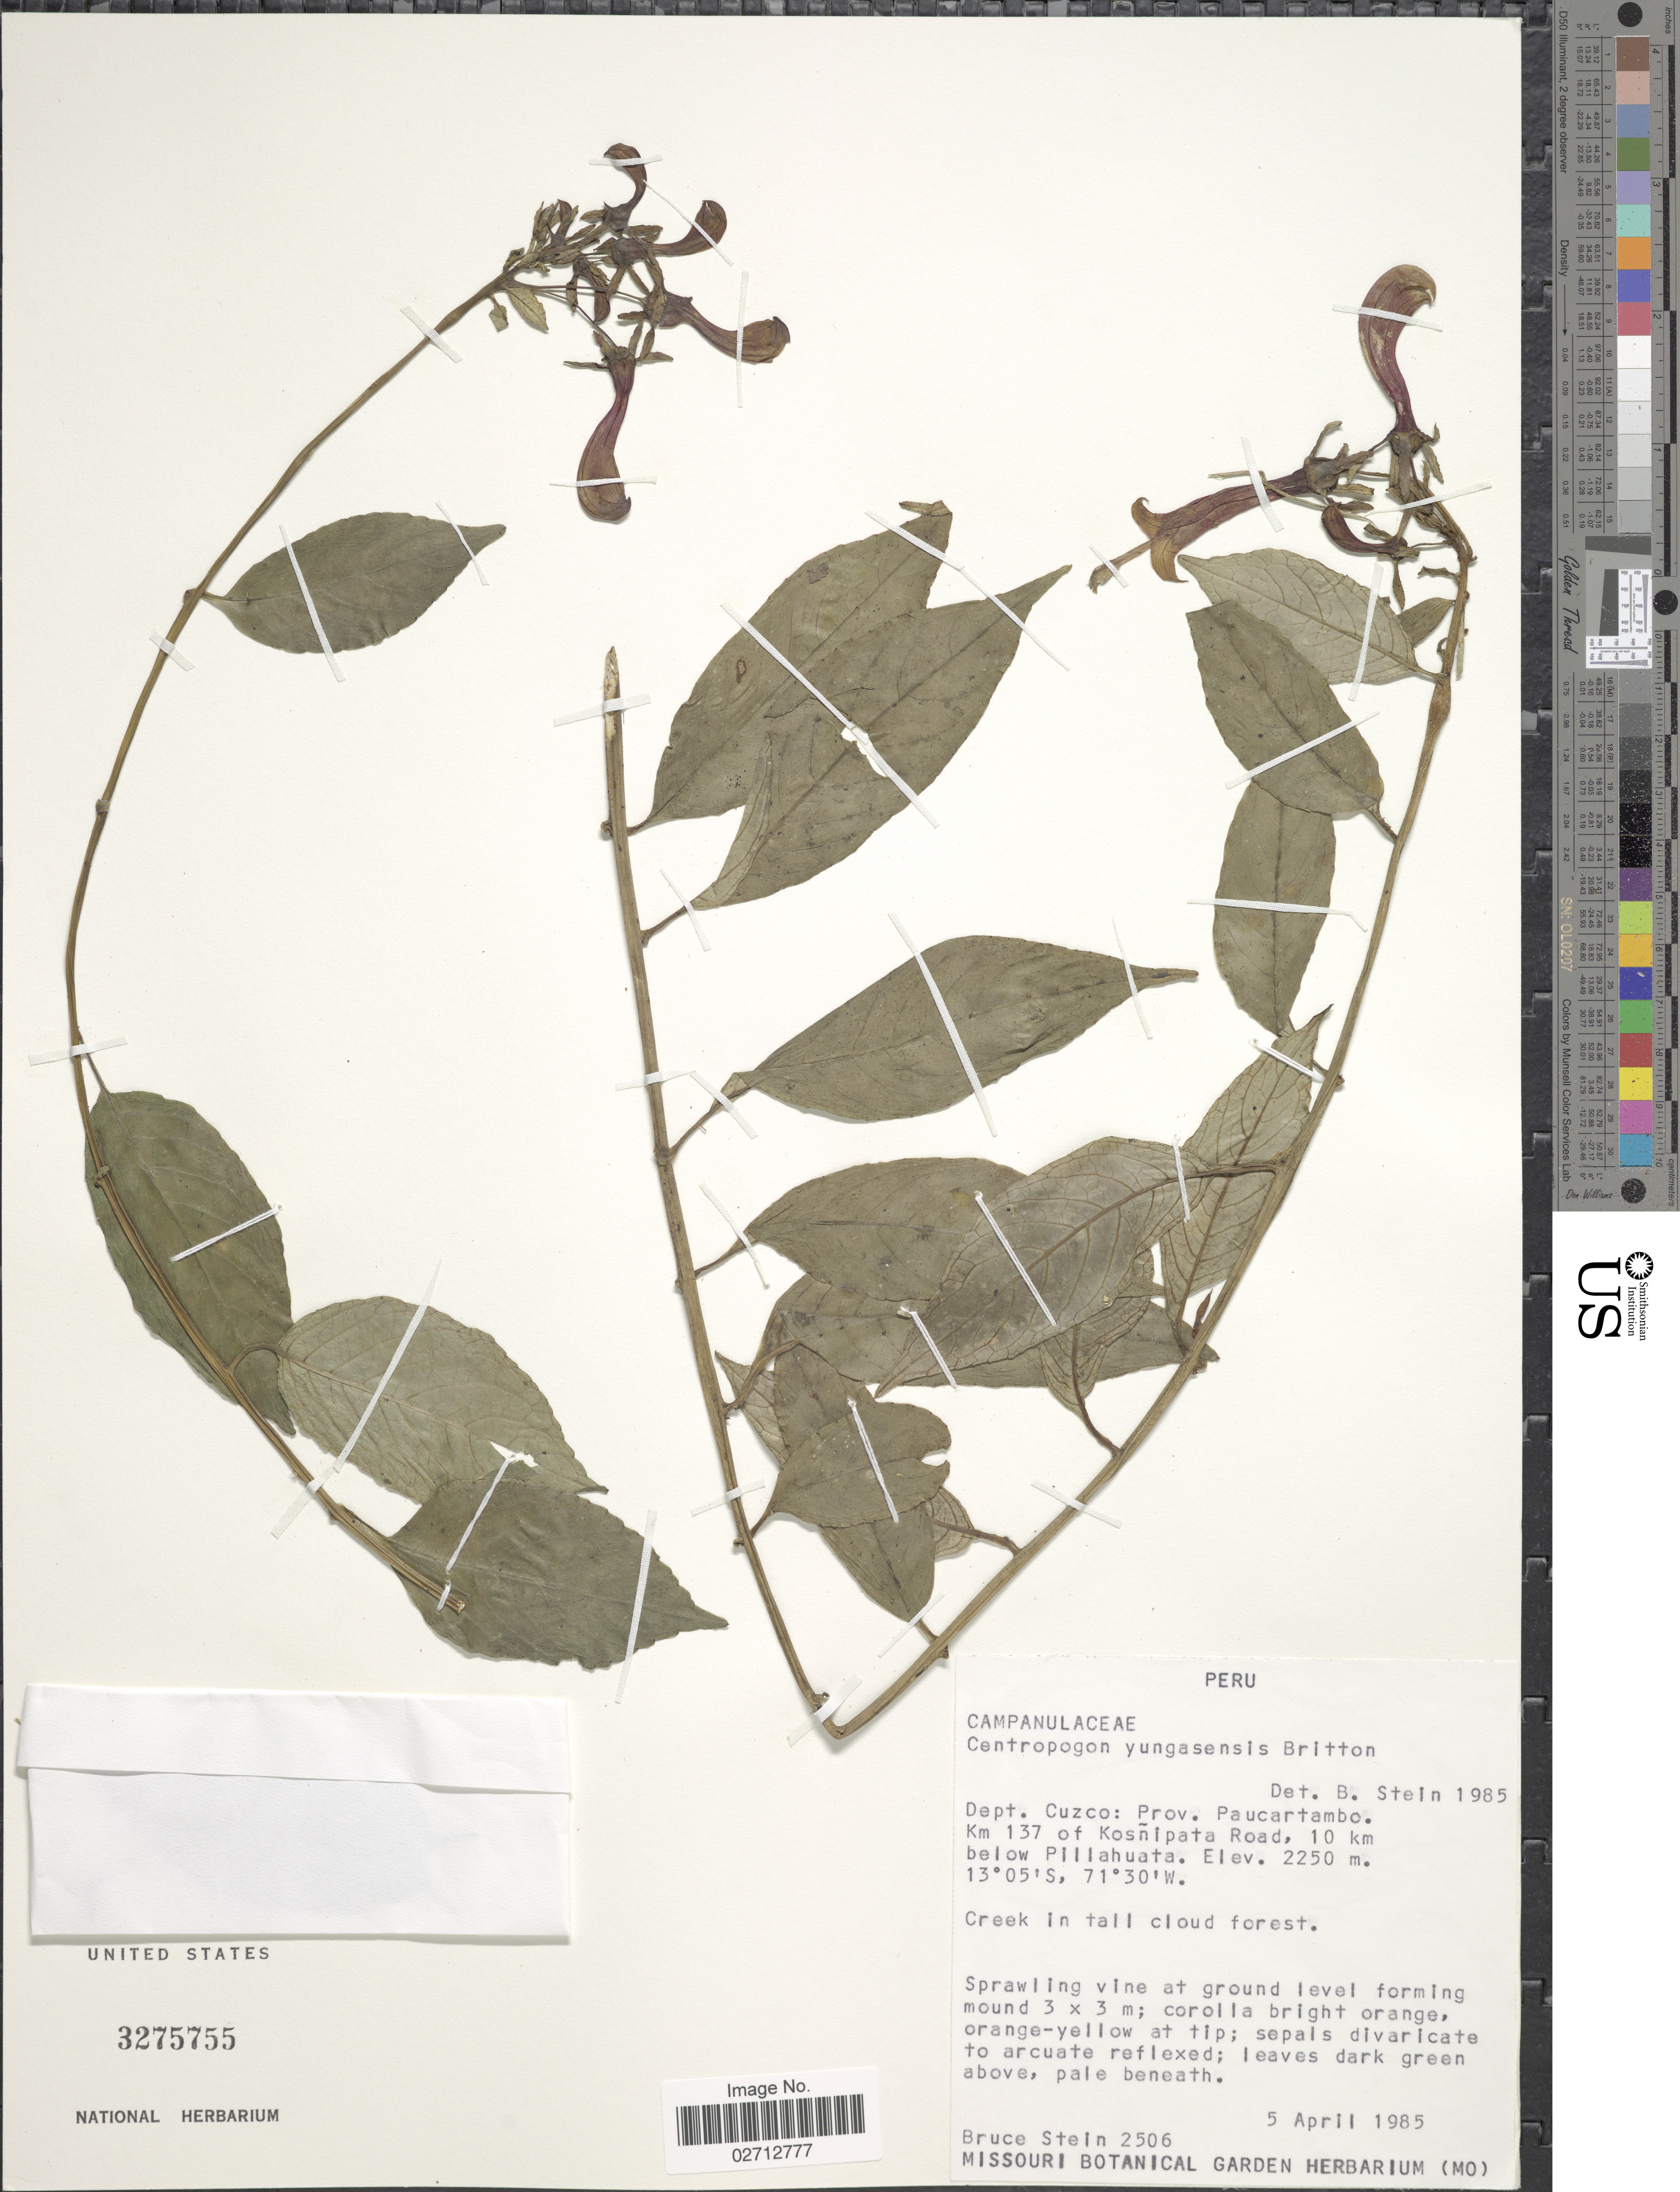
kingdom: Plantae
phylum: Tracheophyta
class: Magnoliopsida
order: Asterales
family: Campanulaceae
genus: Centropogon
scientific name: Centropogon yungasensis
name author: Britton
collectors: B. A. Stein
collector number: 2506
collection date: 1985-04-05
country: Peru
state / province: Cusco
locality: Prov. Paucartambo. Km 137 of Kosnipata road, c. 10 km below Pillahuata.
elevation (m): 2250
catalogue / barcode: US 3275755